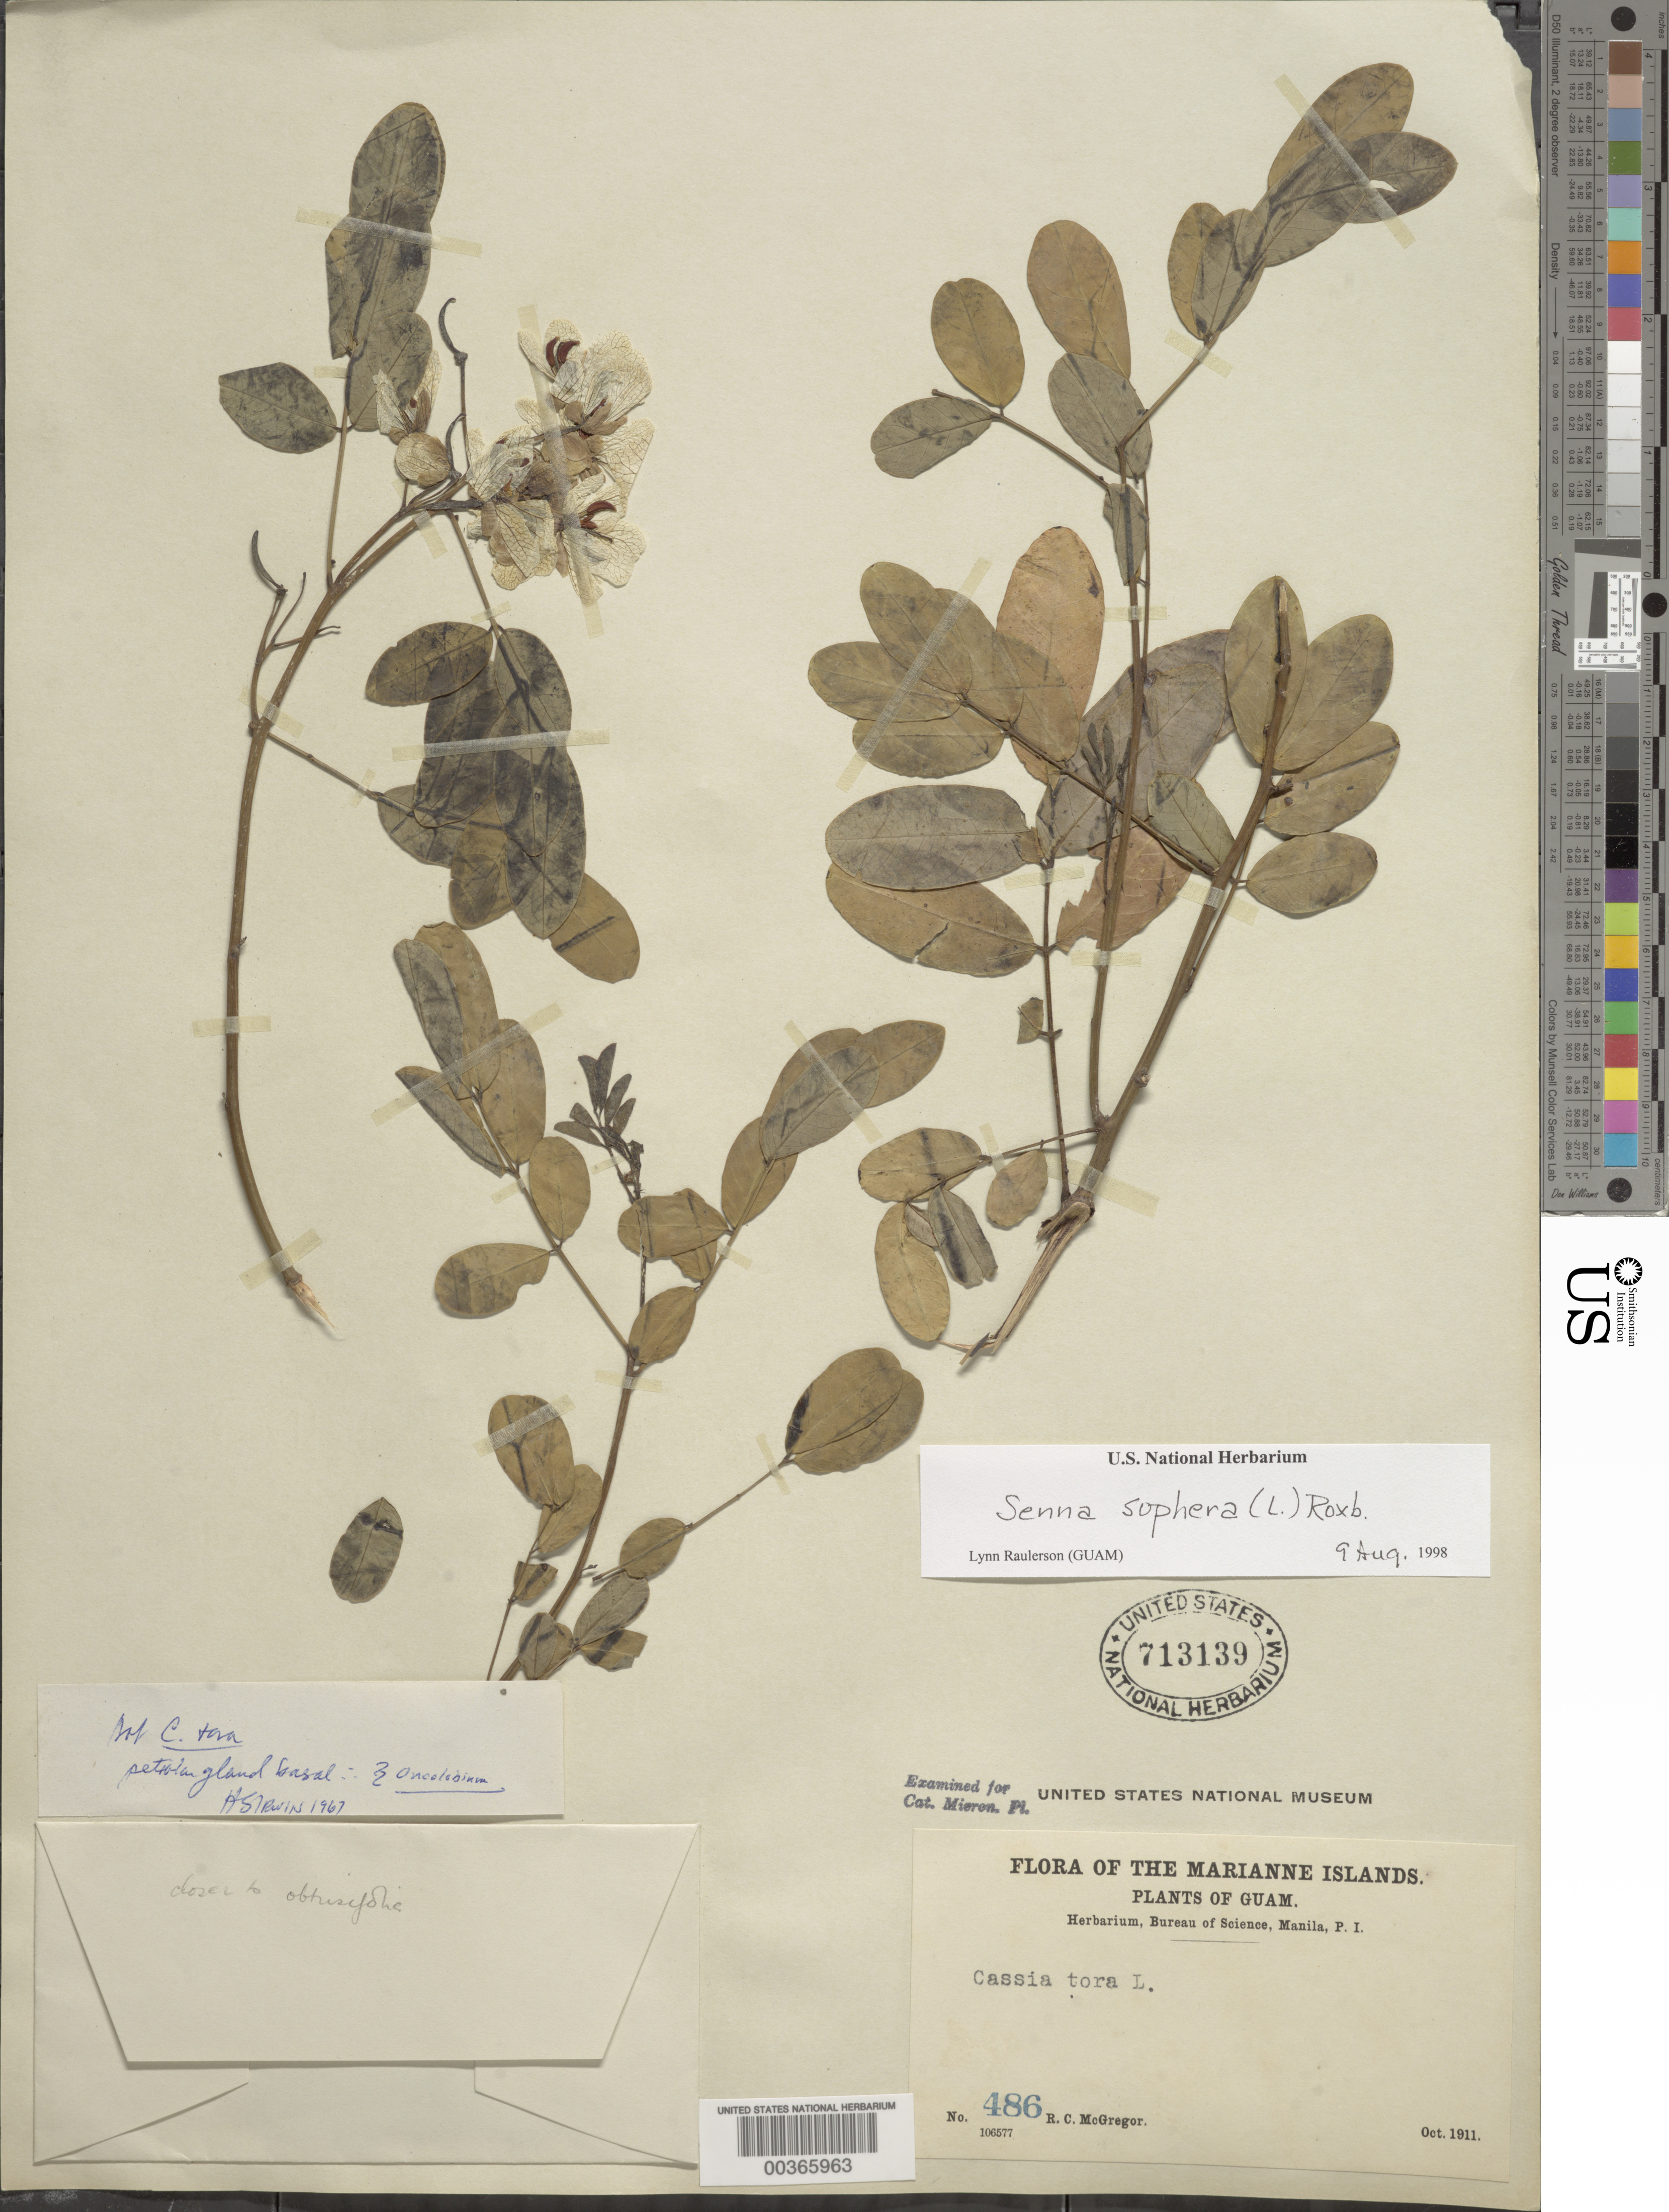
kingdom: Plantae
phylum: Tracheophyta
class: Magnoliopsida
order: Fabales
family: Fabaceae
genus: Senna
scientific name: Senna sophera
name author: (L.) Roxb.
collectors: R. C. McGregor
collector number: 486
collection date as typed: Oct 1911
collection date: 1911-10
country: Guam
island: Guam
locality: Dededo arboretum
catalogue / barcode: US 713139